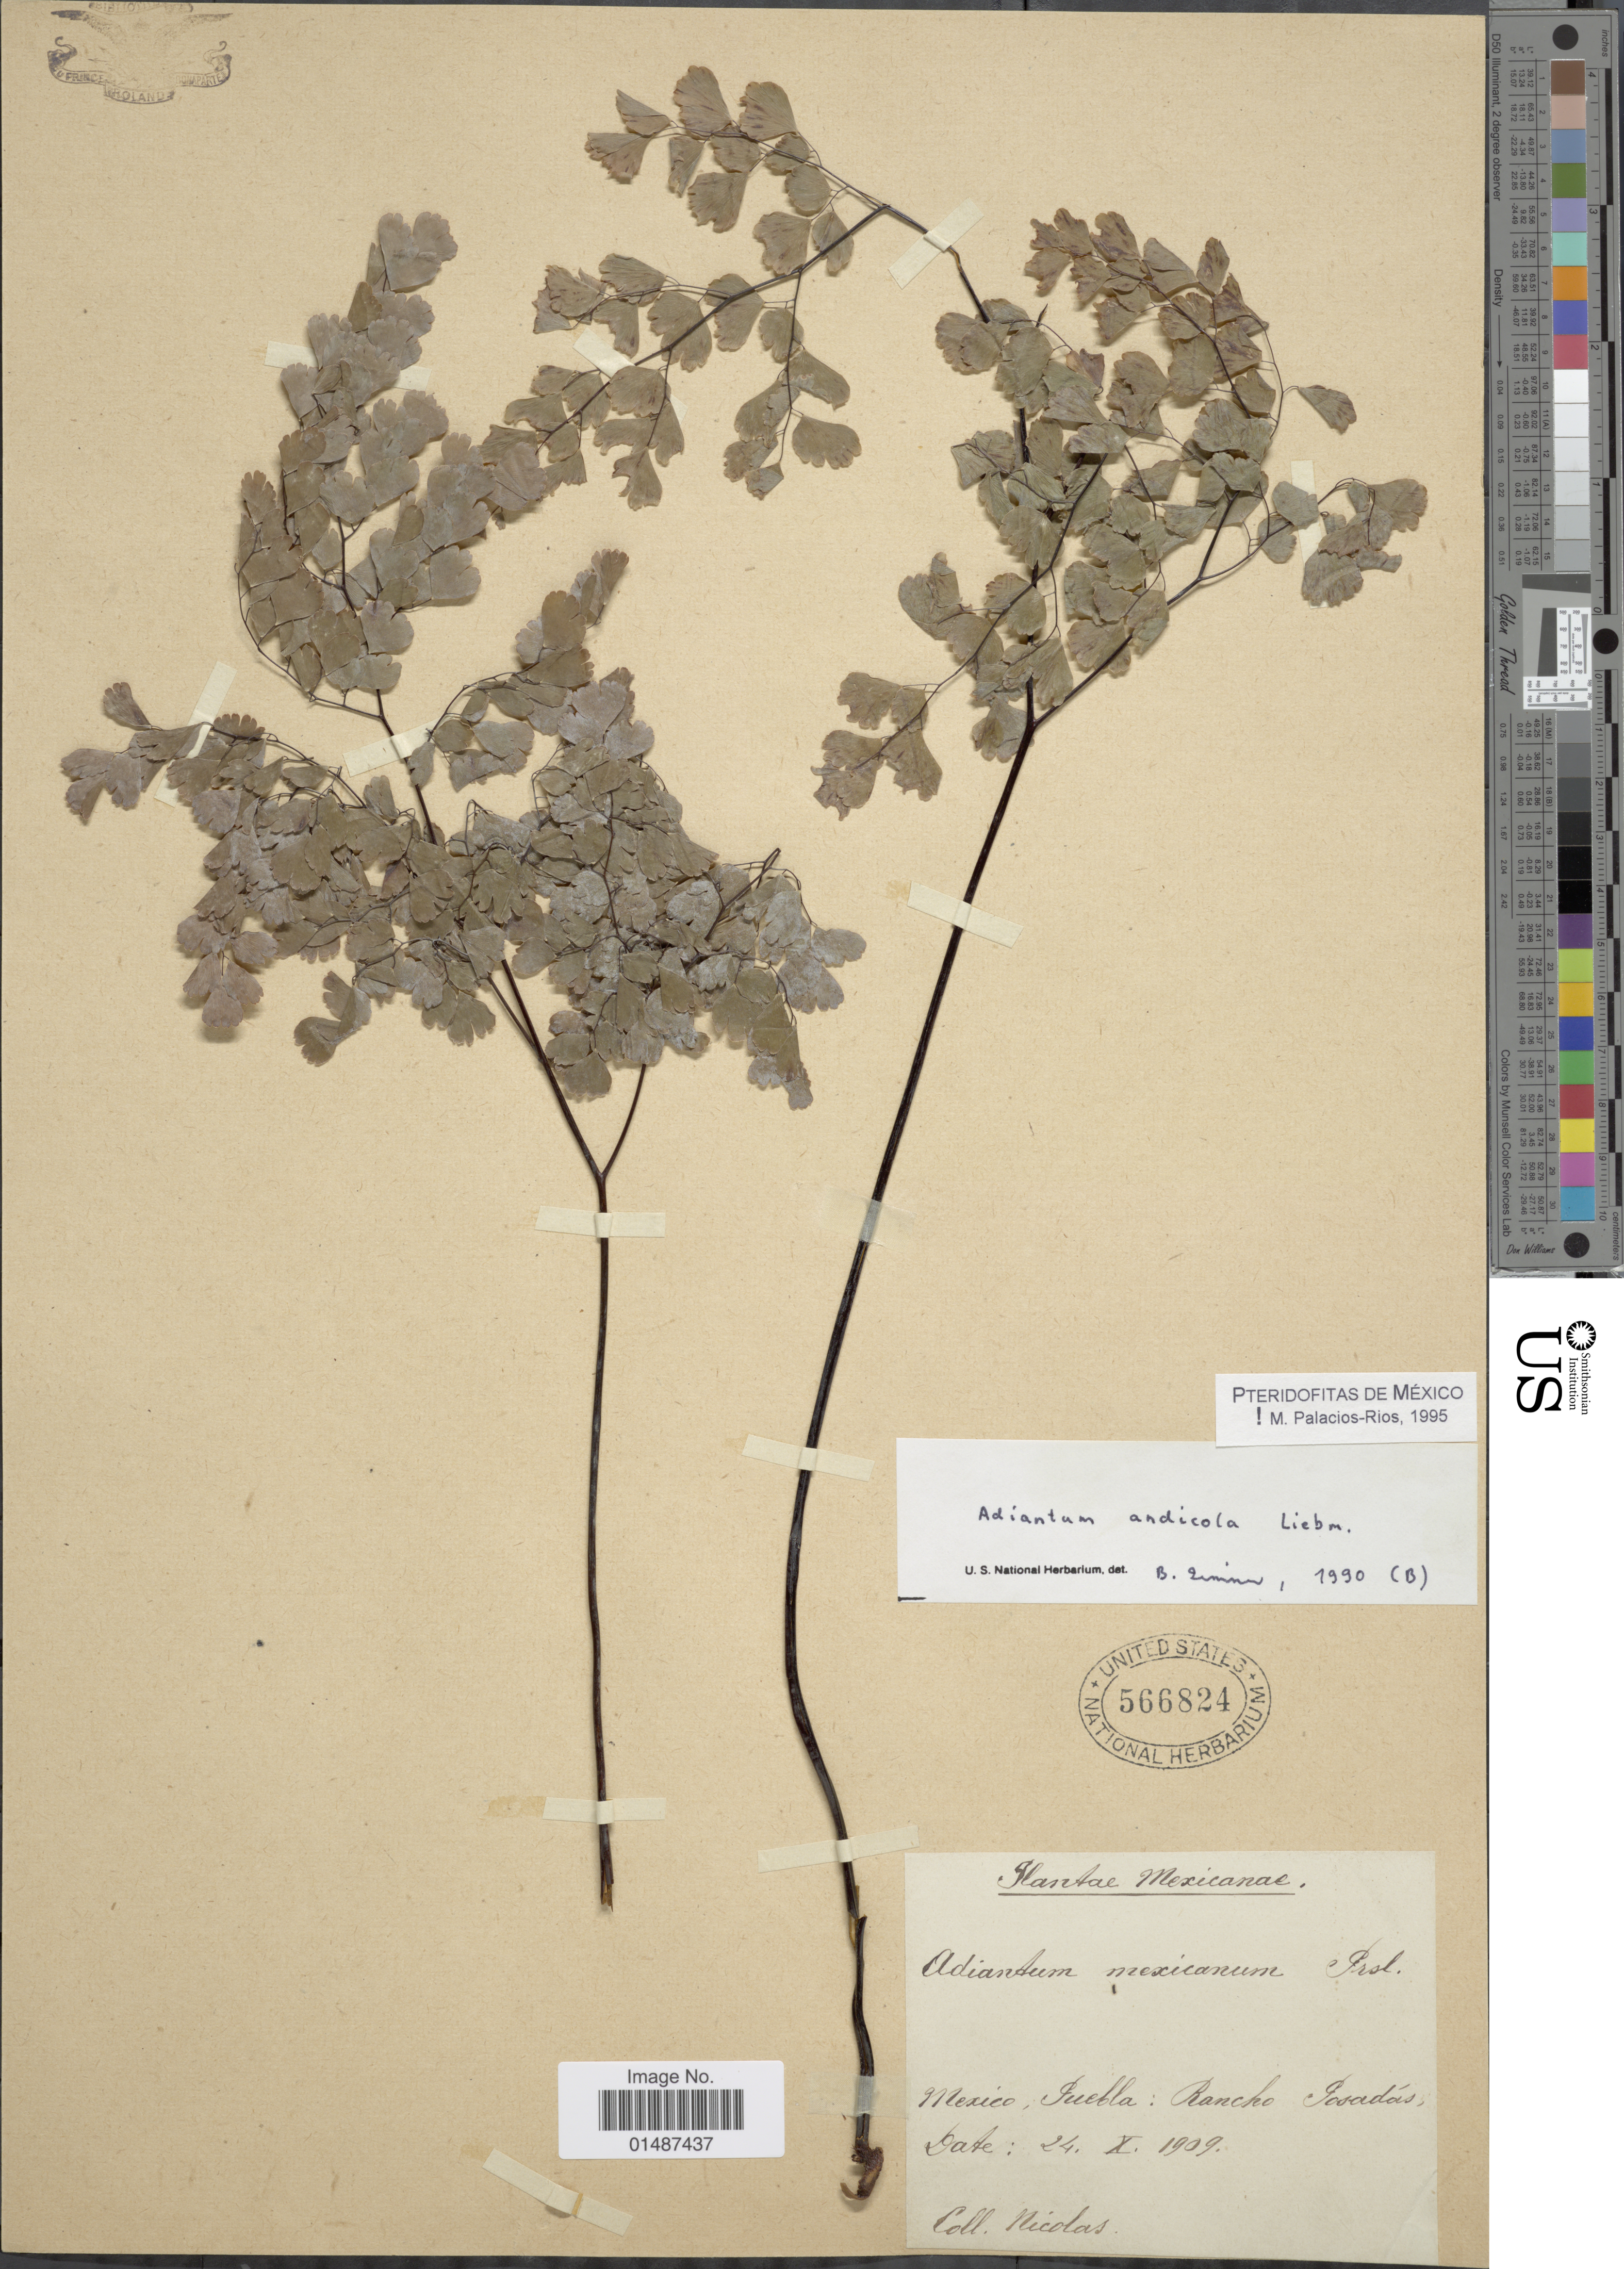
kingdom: Plantae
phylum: Tracheophyta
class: Polypodiopsida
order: Polypodiales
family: Pteridaceae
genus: Adiantum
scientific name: Adiantum amplum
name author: C. Presl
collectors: -. Nicolas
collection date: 1909-10-24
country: Mexico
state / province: Puebla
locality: Rancho Posadás.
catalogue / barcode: US 566824